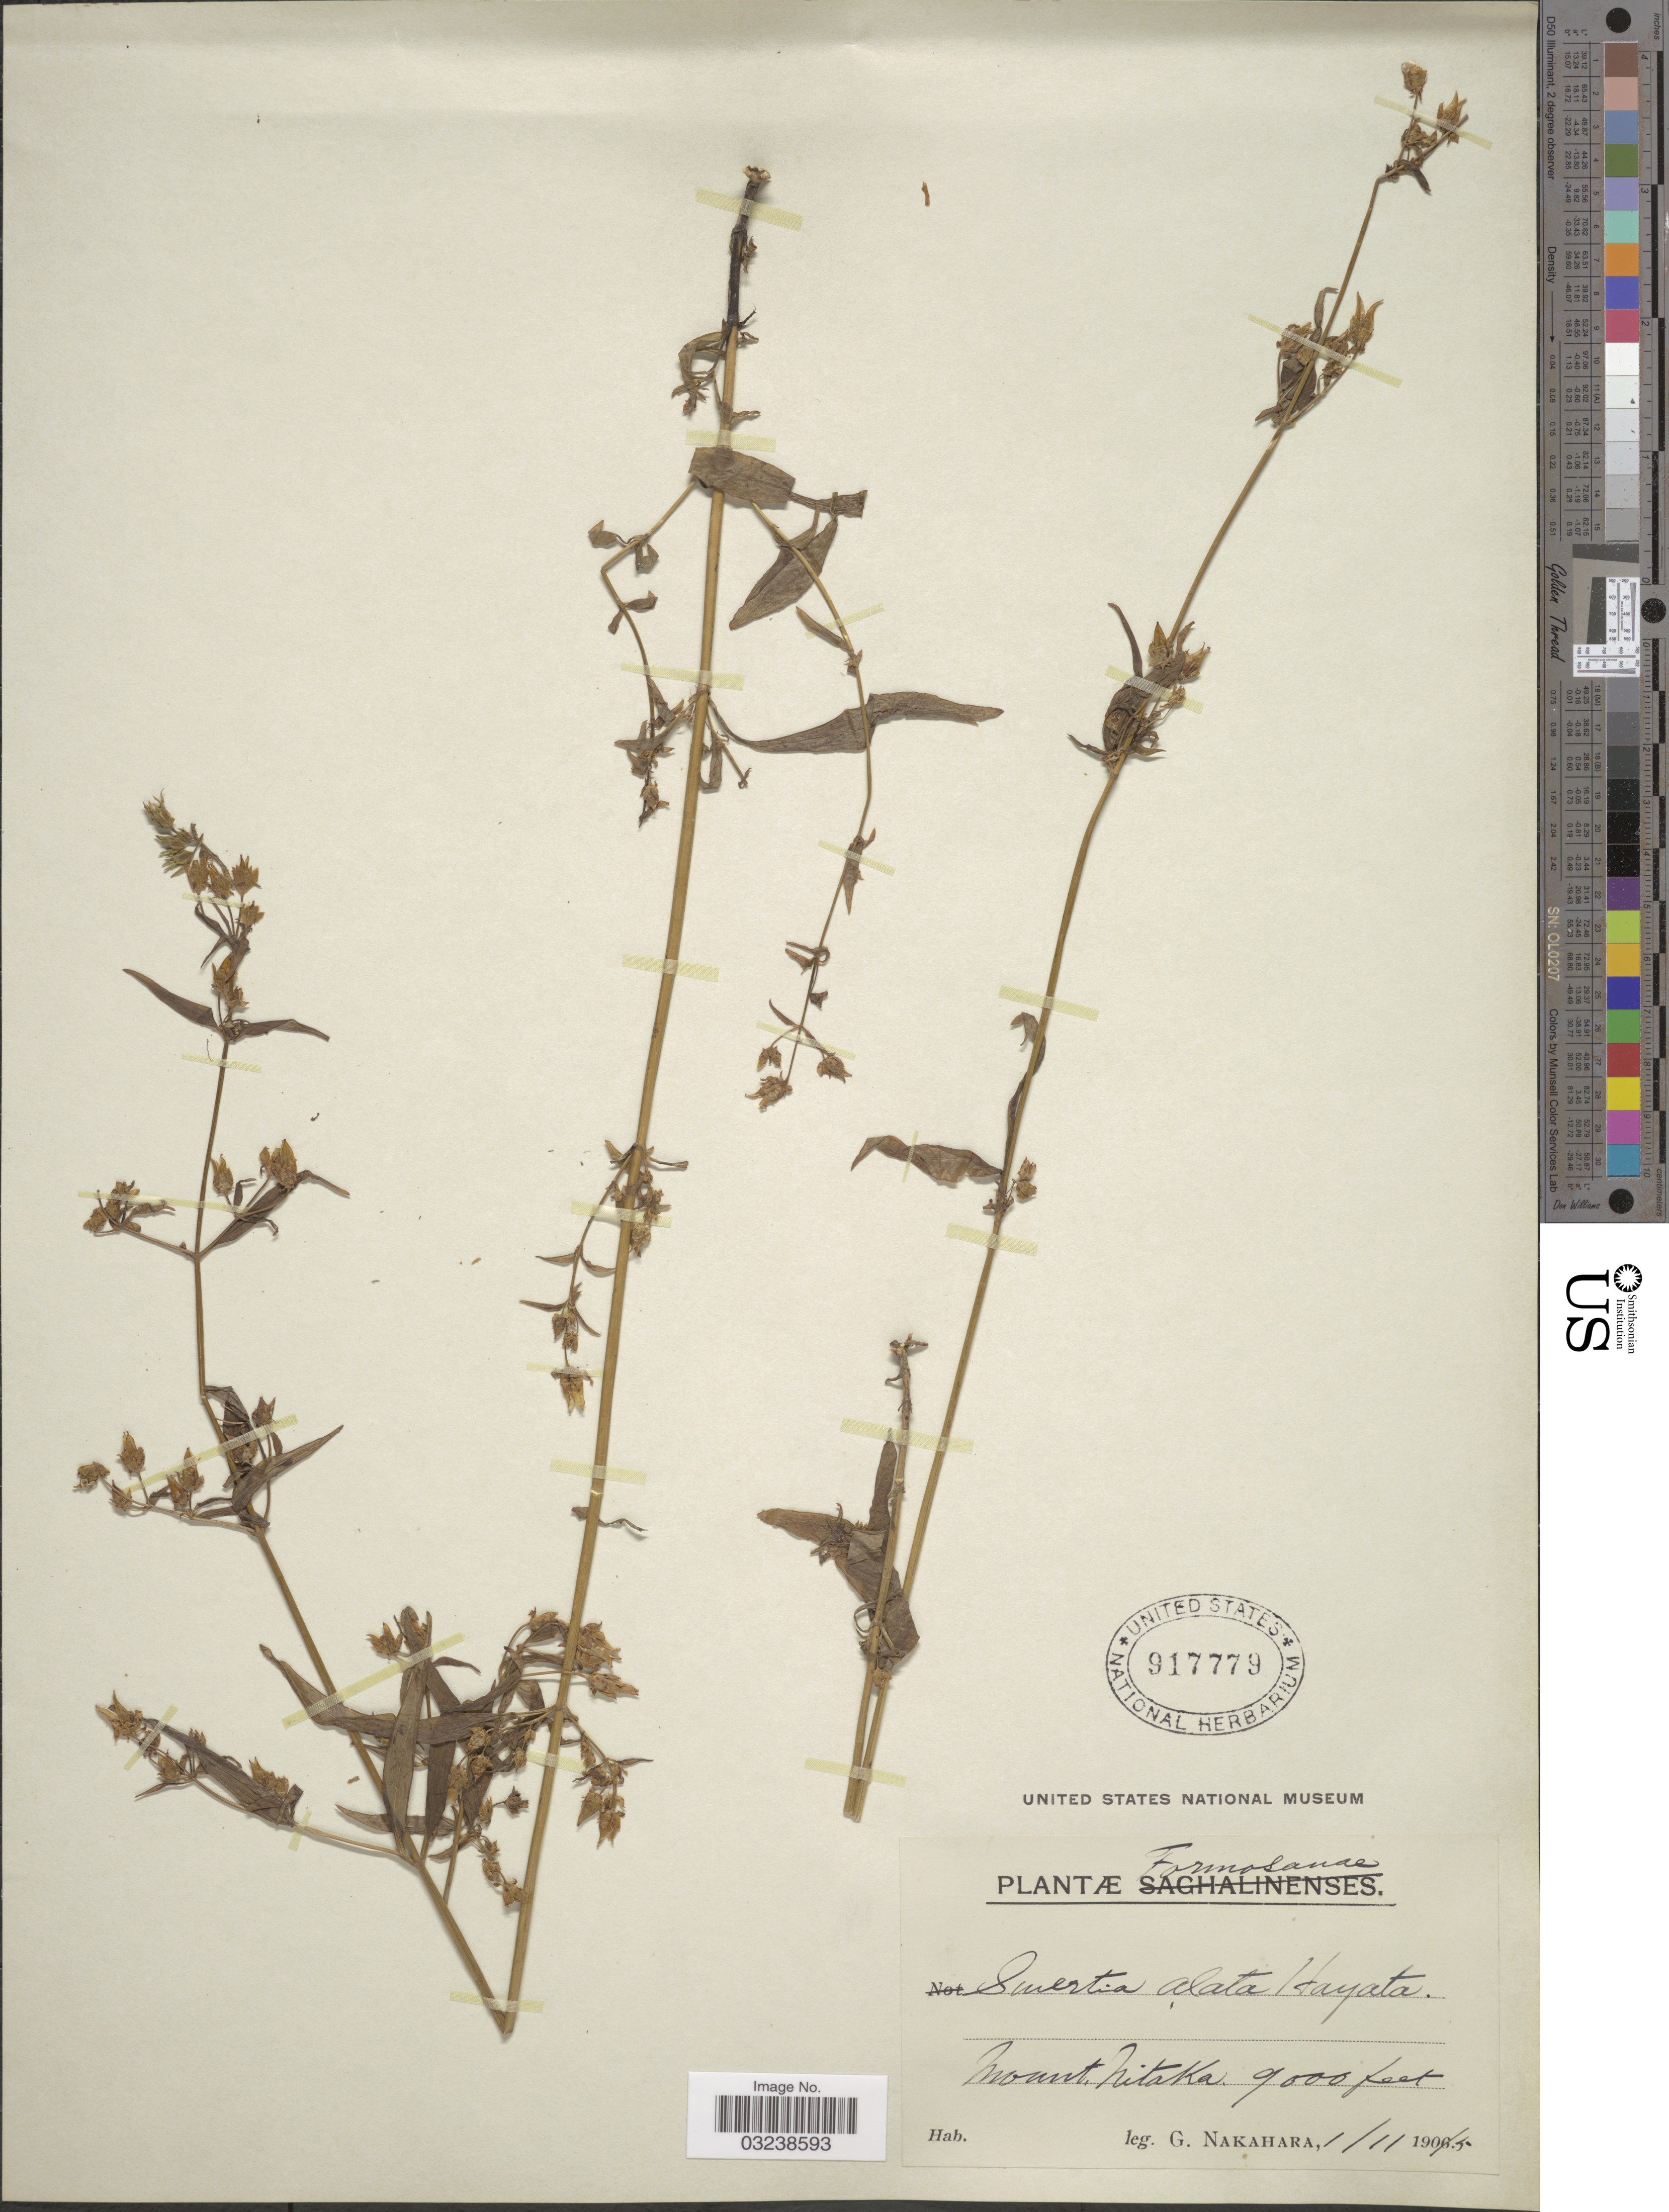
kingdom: Plantae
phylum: Tracheophyta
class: Magnoliopsida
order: Gentianales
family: Gentianaceae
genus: Swertia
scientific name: Swertia alata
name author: C.B. Clarke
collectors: G. Nakahara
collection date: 1905-11-01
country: Taiwan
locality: Formosanae. Mount Nitaka.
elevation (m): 2743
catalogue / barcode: US 917779